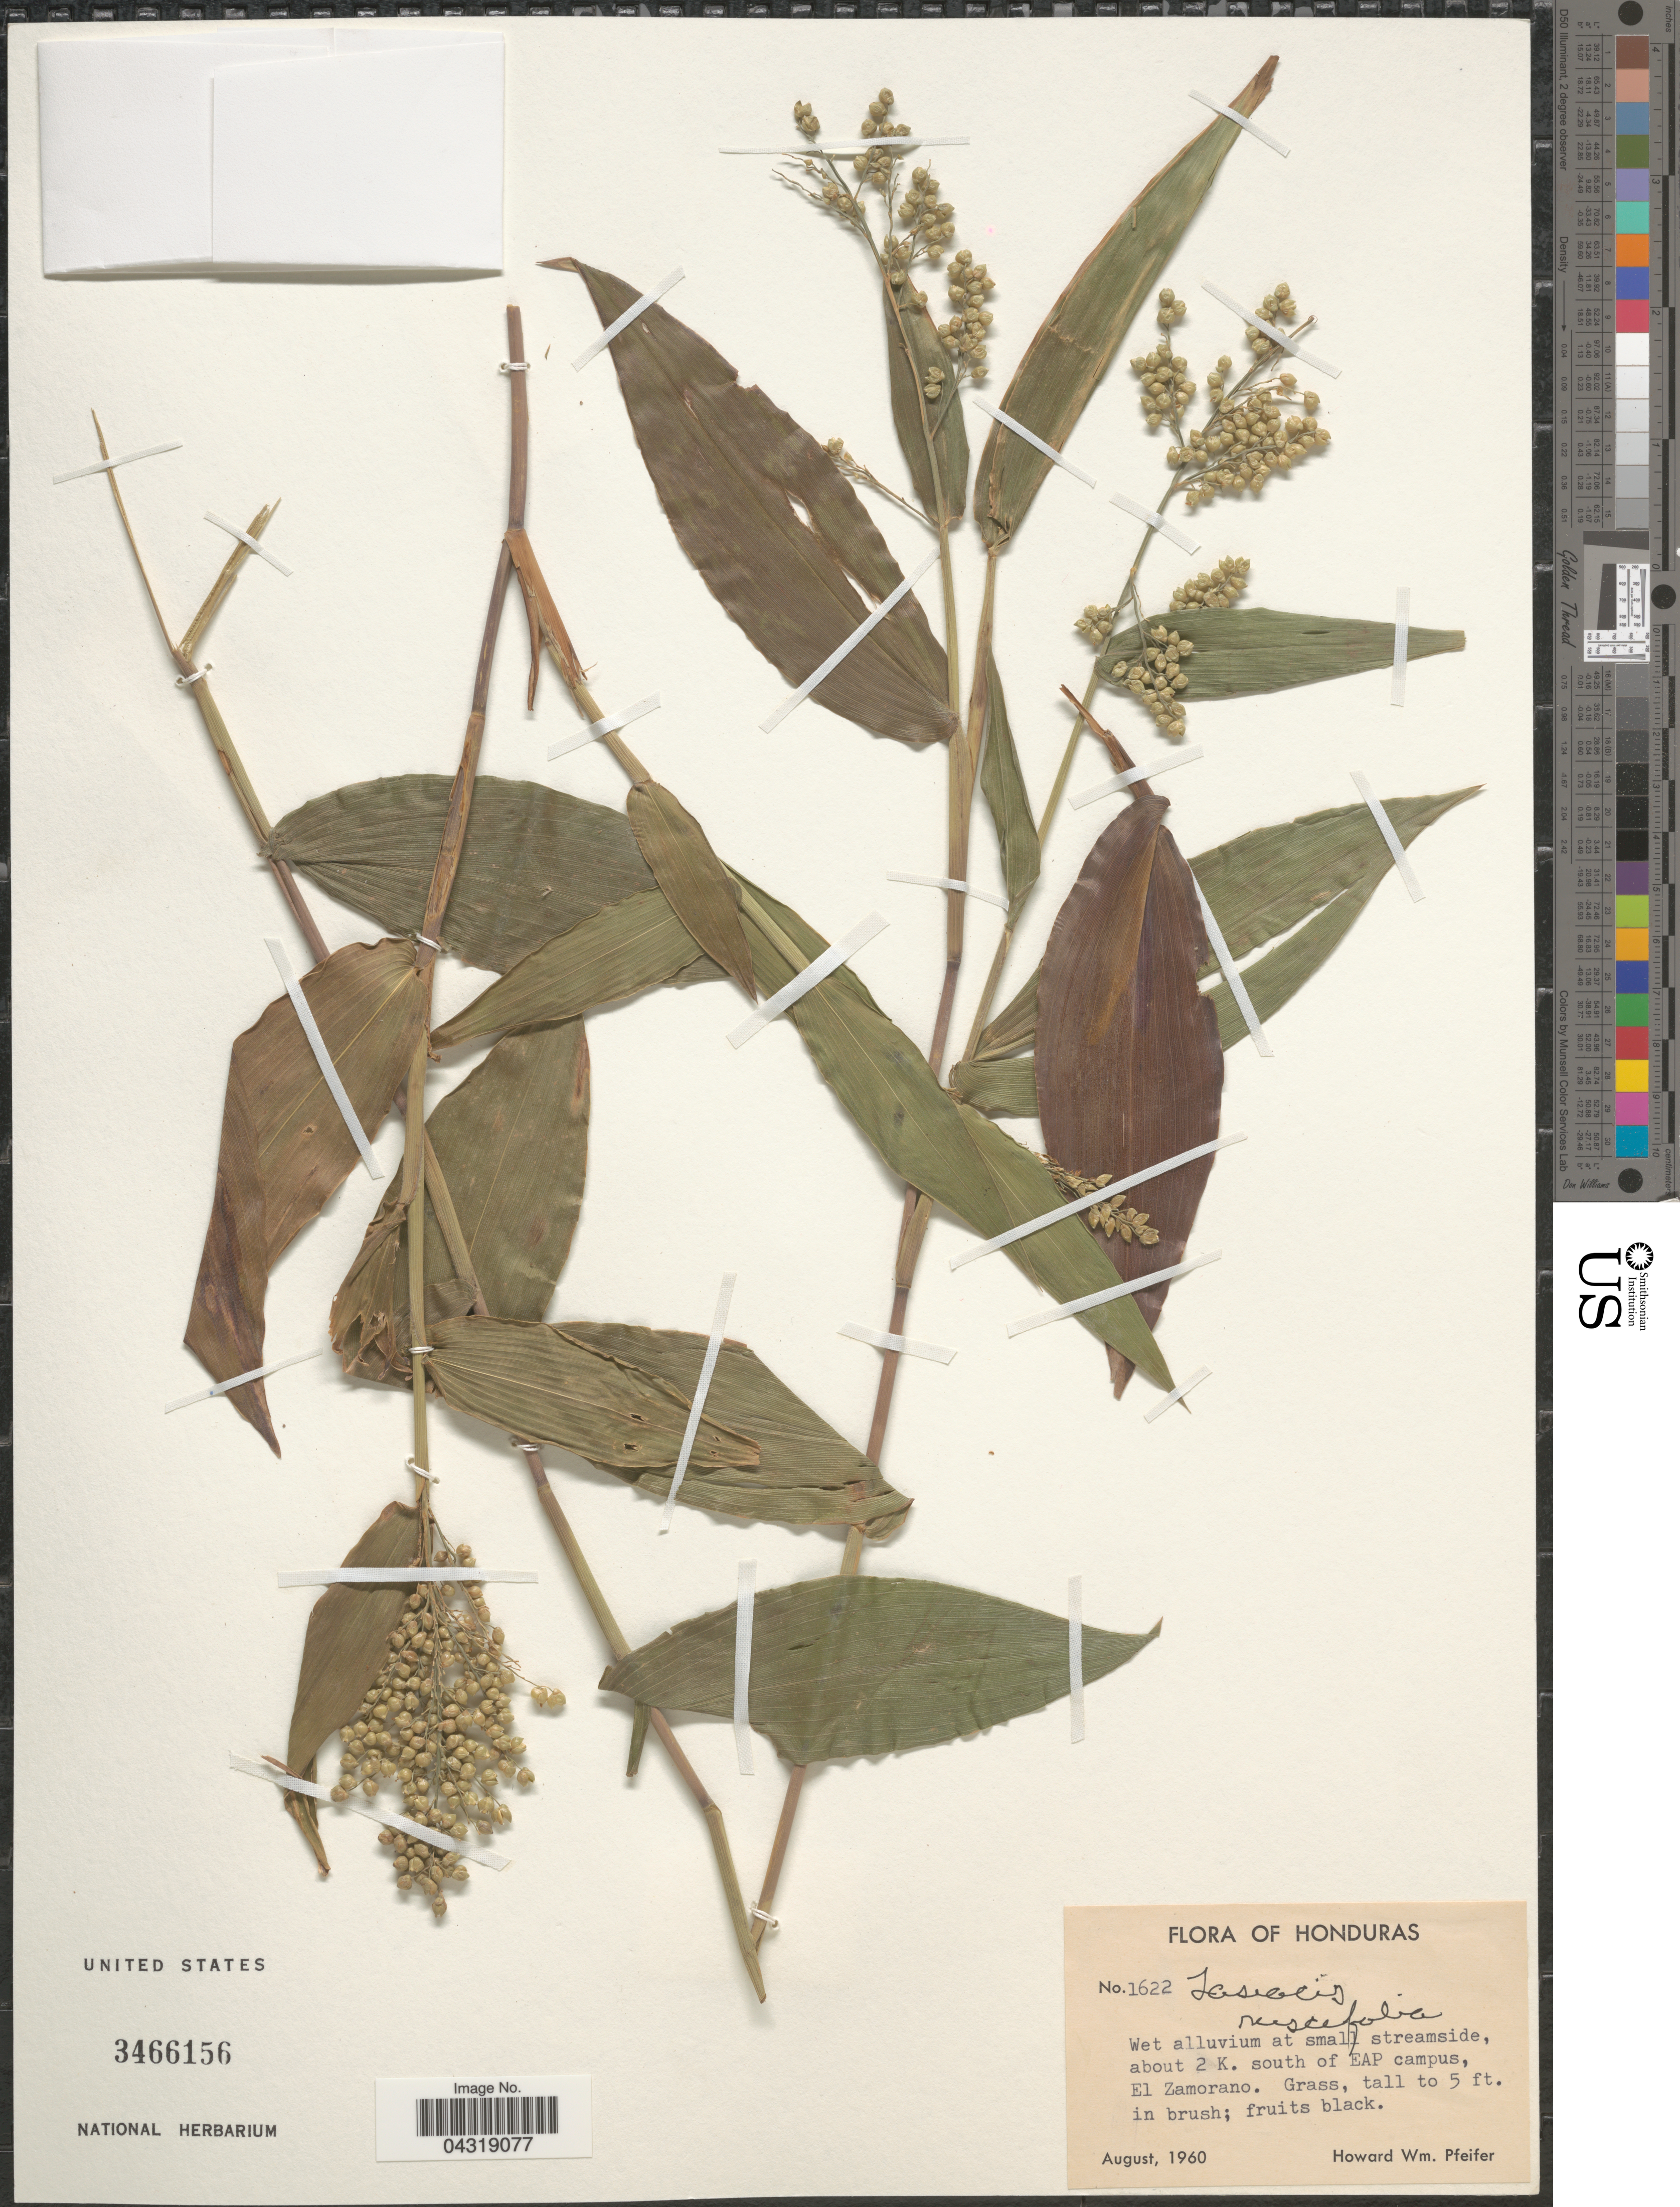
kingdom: Plantae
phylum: Tracheophyta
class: Liliopsida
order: Poales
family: Poaceae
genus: Lasiacis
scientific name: Lasiacis ruscifolia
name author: (Kunth) Hitchc.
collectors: H. W. Pfeifer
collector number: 1622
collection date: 1960-08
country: Honduras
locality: About 2 K. south of EAP campus, El Zamorano.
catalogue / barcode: US 3466156